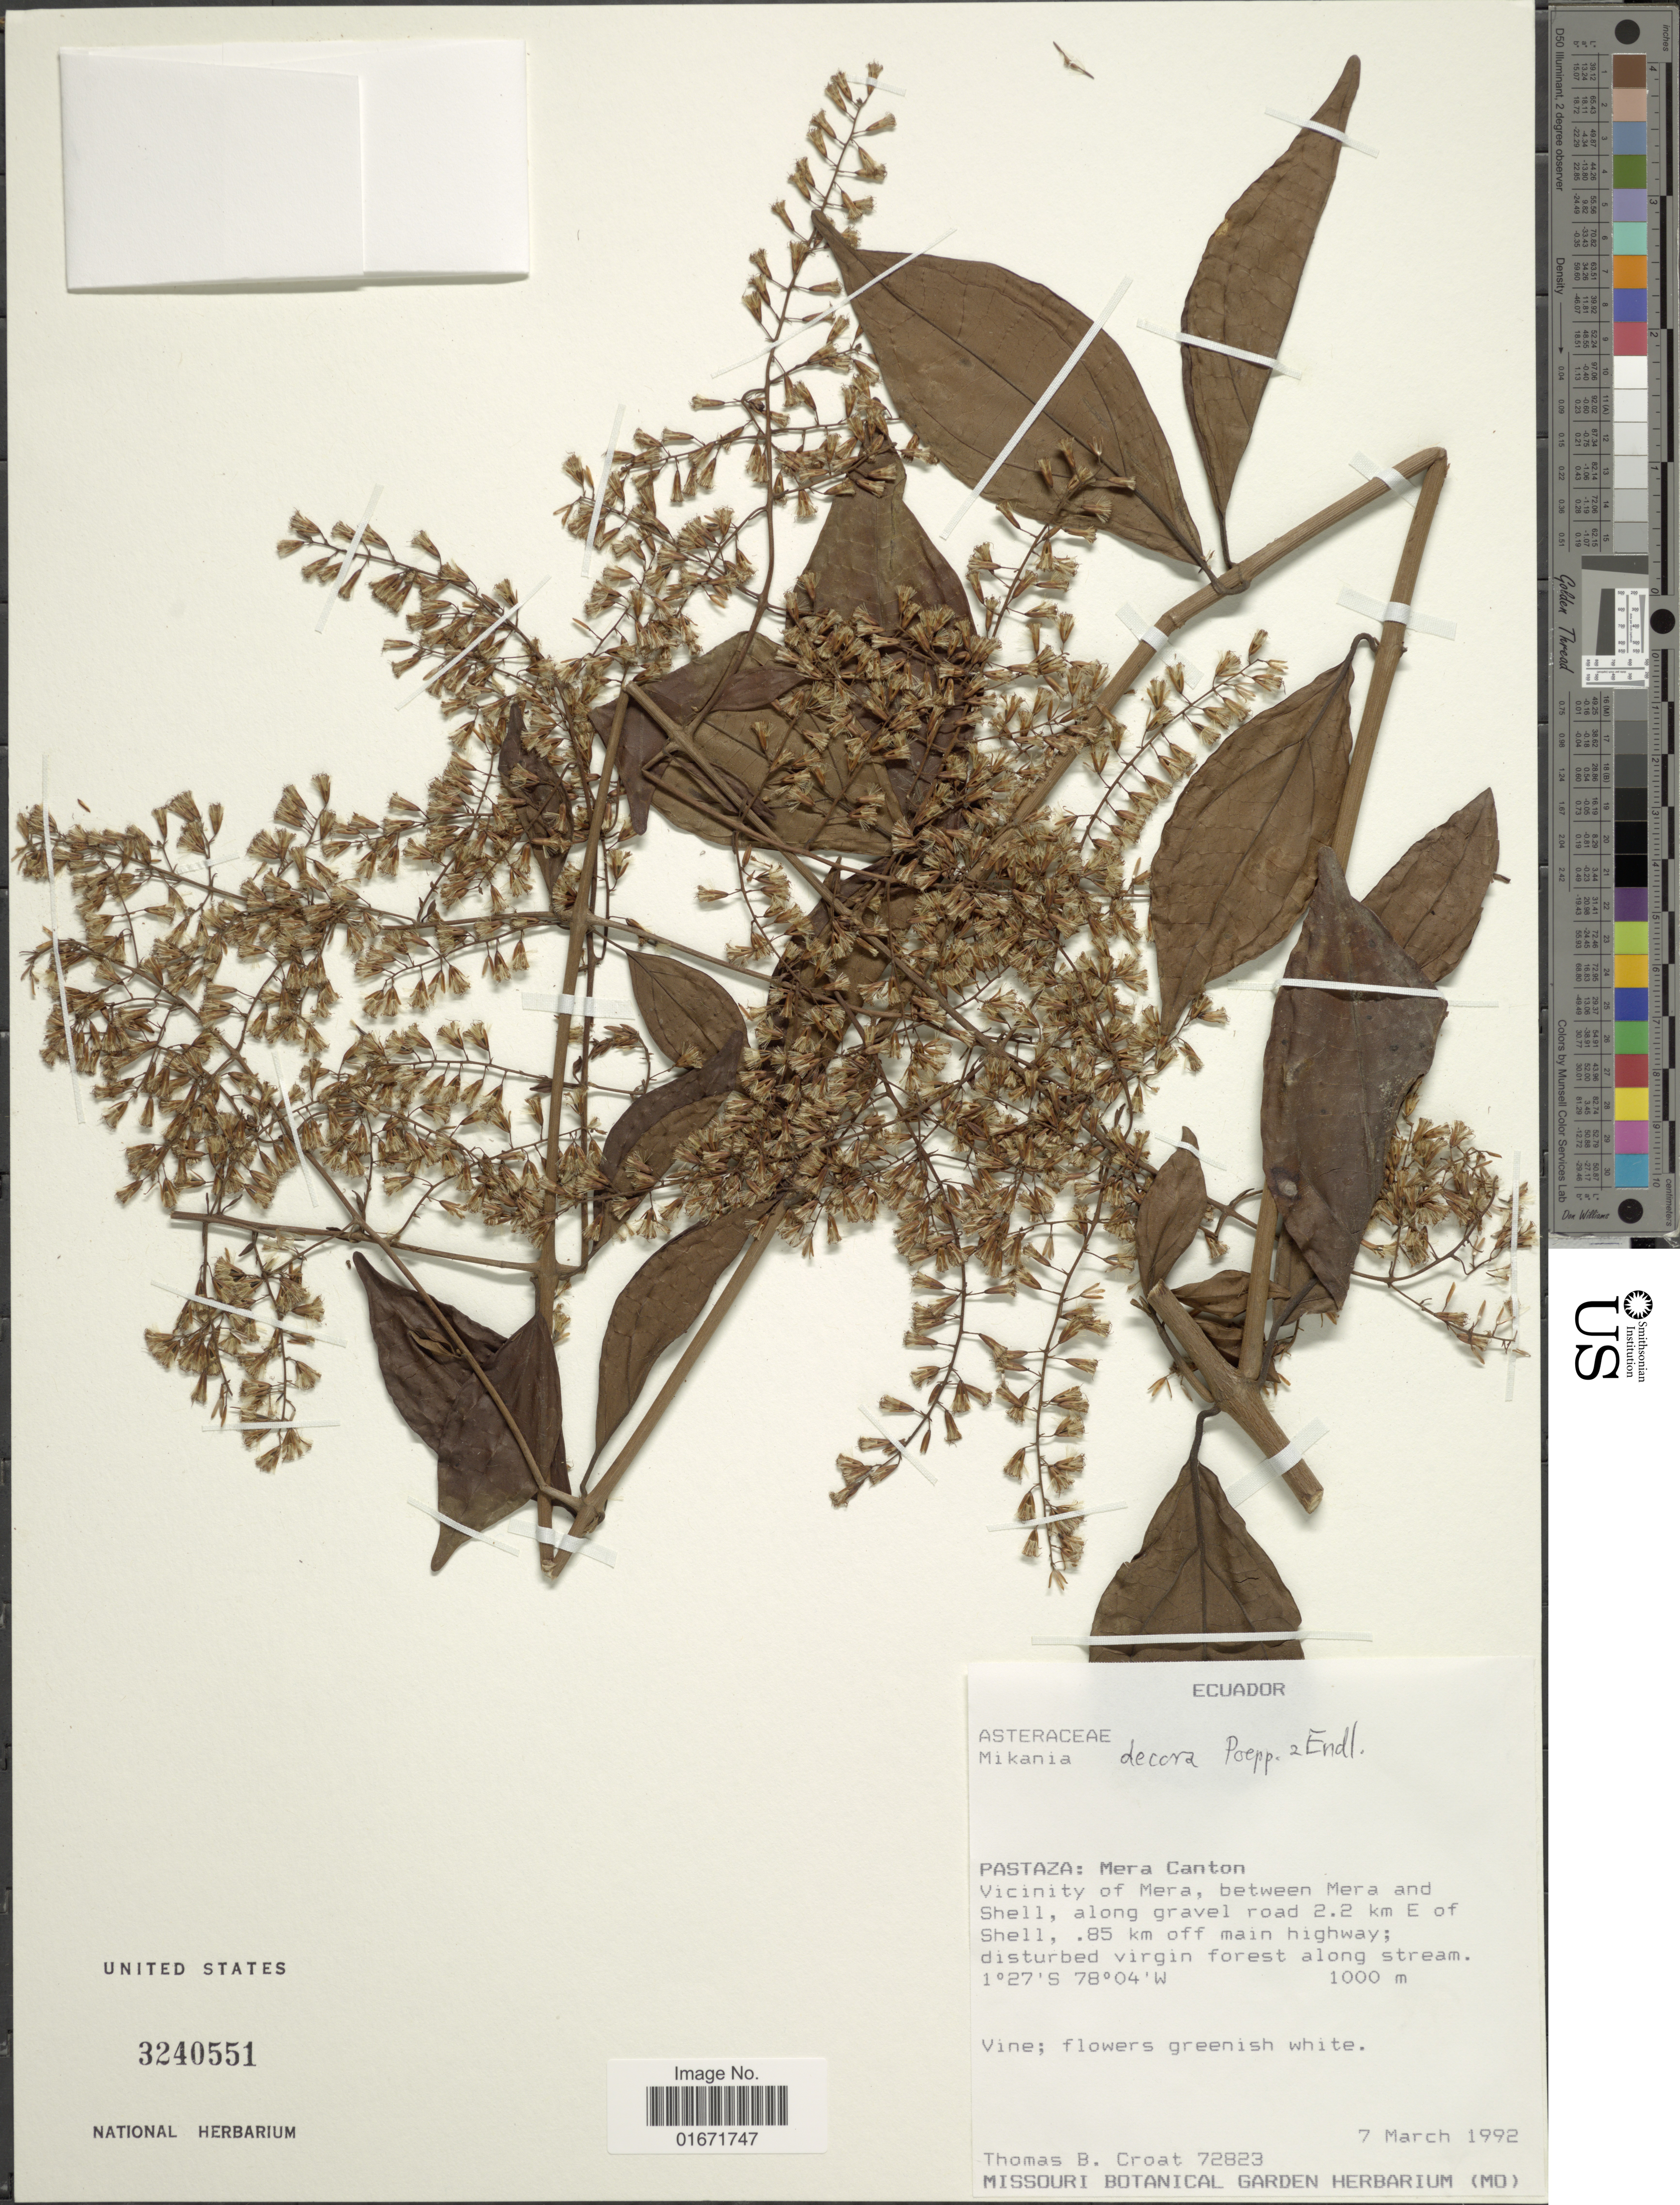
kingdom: Plantae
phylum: Tracheophyta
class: Magnoliopsida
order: Asterales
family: Asteraceae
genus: Mikania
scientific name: Mikania decora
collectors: T. B. Croat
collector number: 72823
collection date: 1992-03-07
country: Ecuador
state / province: Pastaza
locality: Pastaza: Mera Canton. Vicinity of Mera, between Mera and Shell, along gravel road 2.2 km E of Shell, .85 km off main highway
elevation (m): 1000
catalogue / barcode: US 3240551